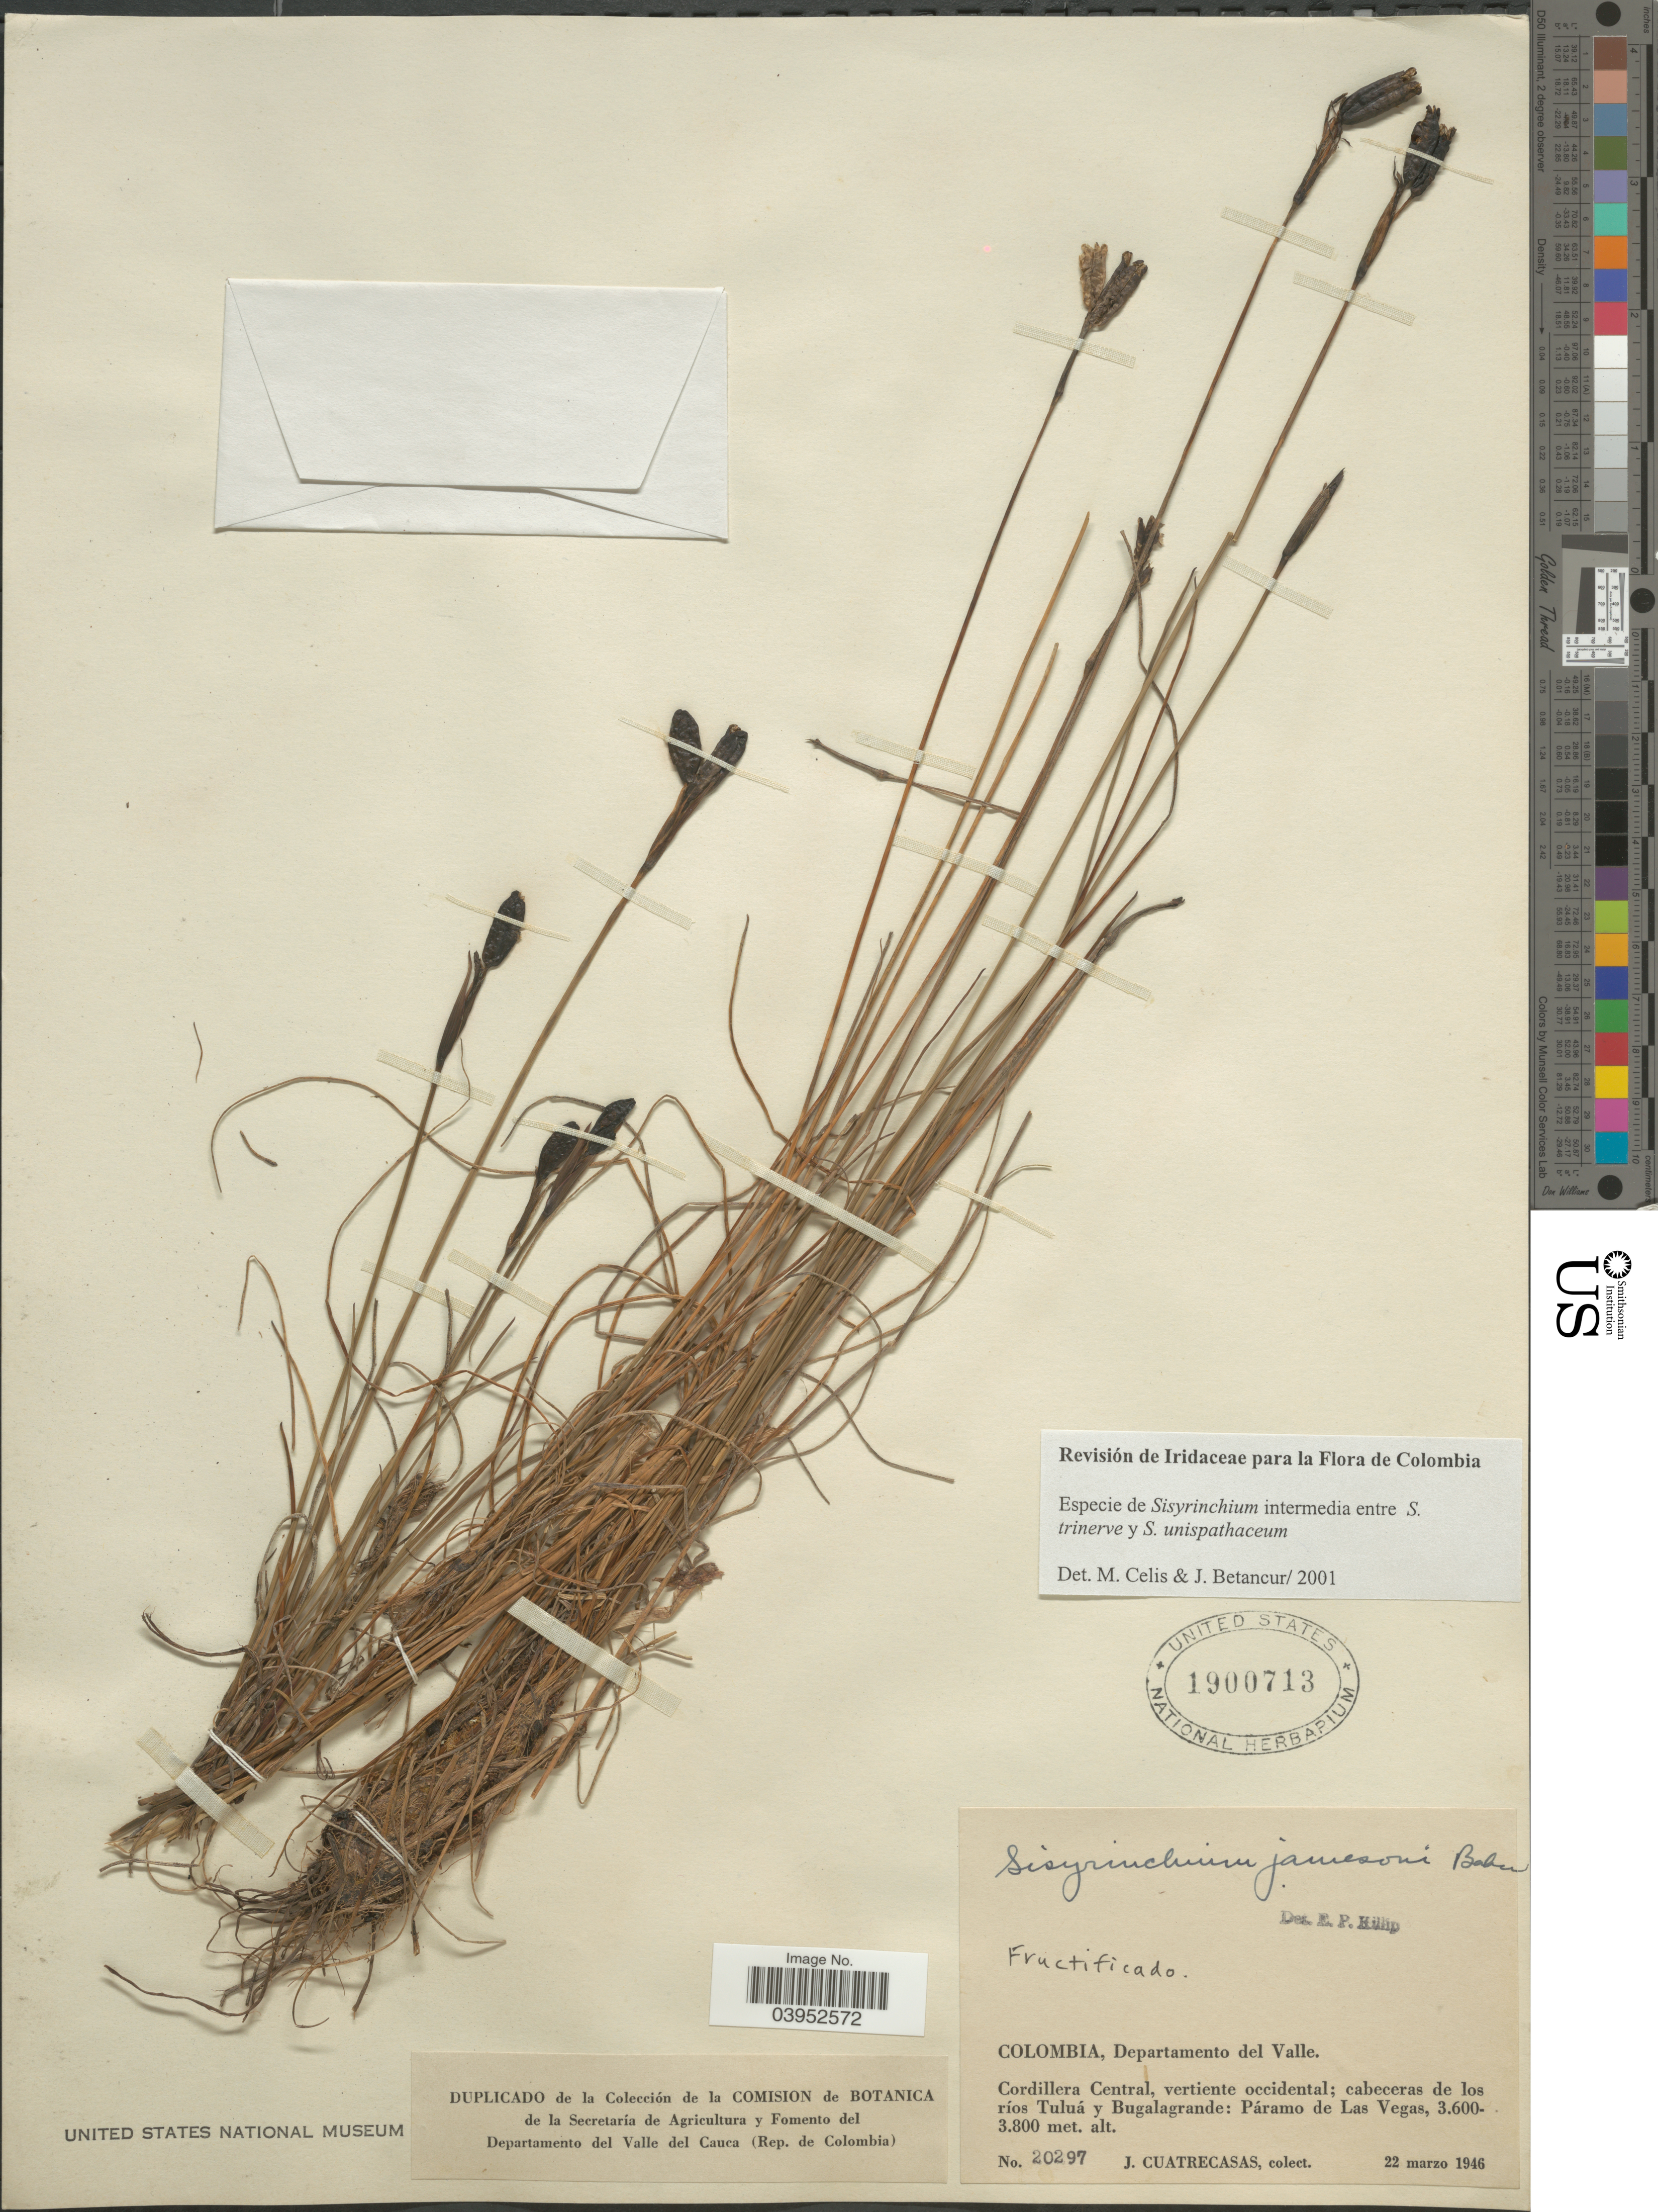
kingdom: Plantae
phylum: Tracheophyta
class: Liliopsida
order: Asparagales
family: Iridaceae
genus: Sisyrinchium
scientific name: Sisyrinchium unispathaceum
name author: Klatt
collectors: J. Cuatrecasas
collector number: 20297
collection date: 1946-03-22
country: Colombia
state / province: Valle del Cauca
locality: Departamento del Valle. Cordillera Central, vertiente occidental; cabeceras de los ríos Tuluá y Bugalagrande: Páramo de Las Vegas.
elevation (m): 3600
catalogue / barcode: US 1900713